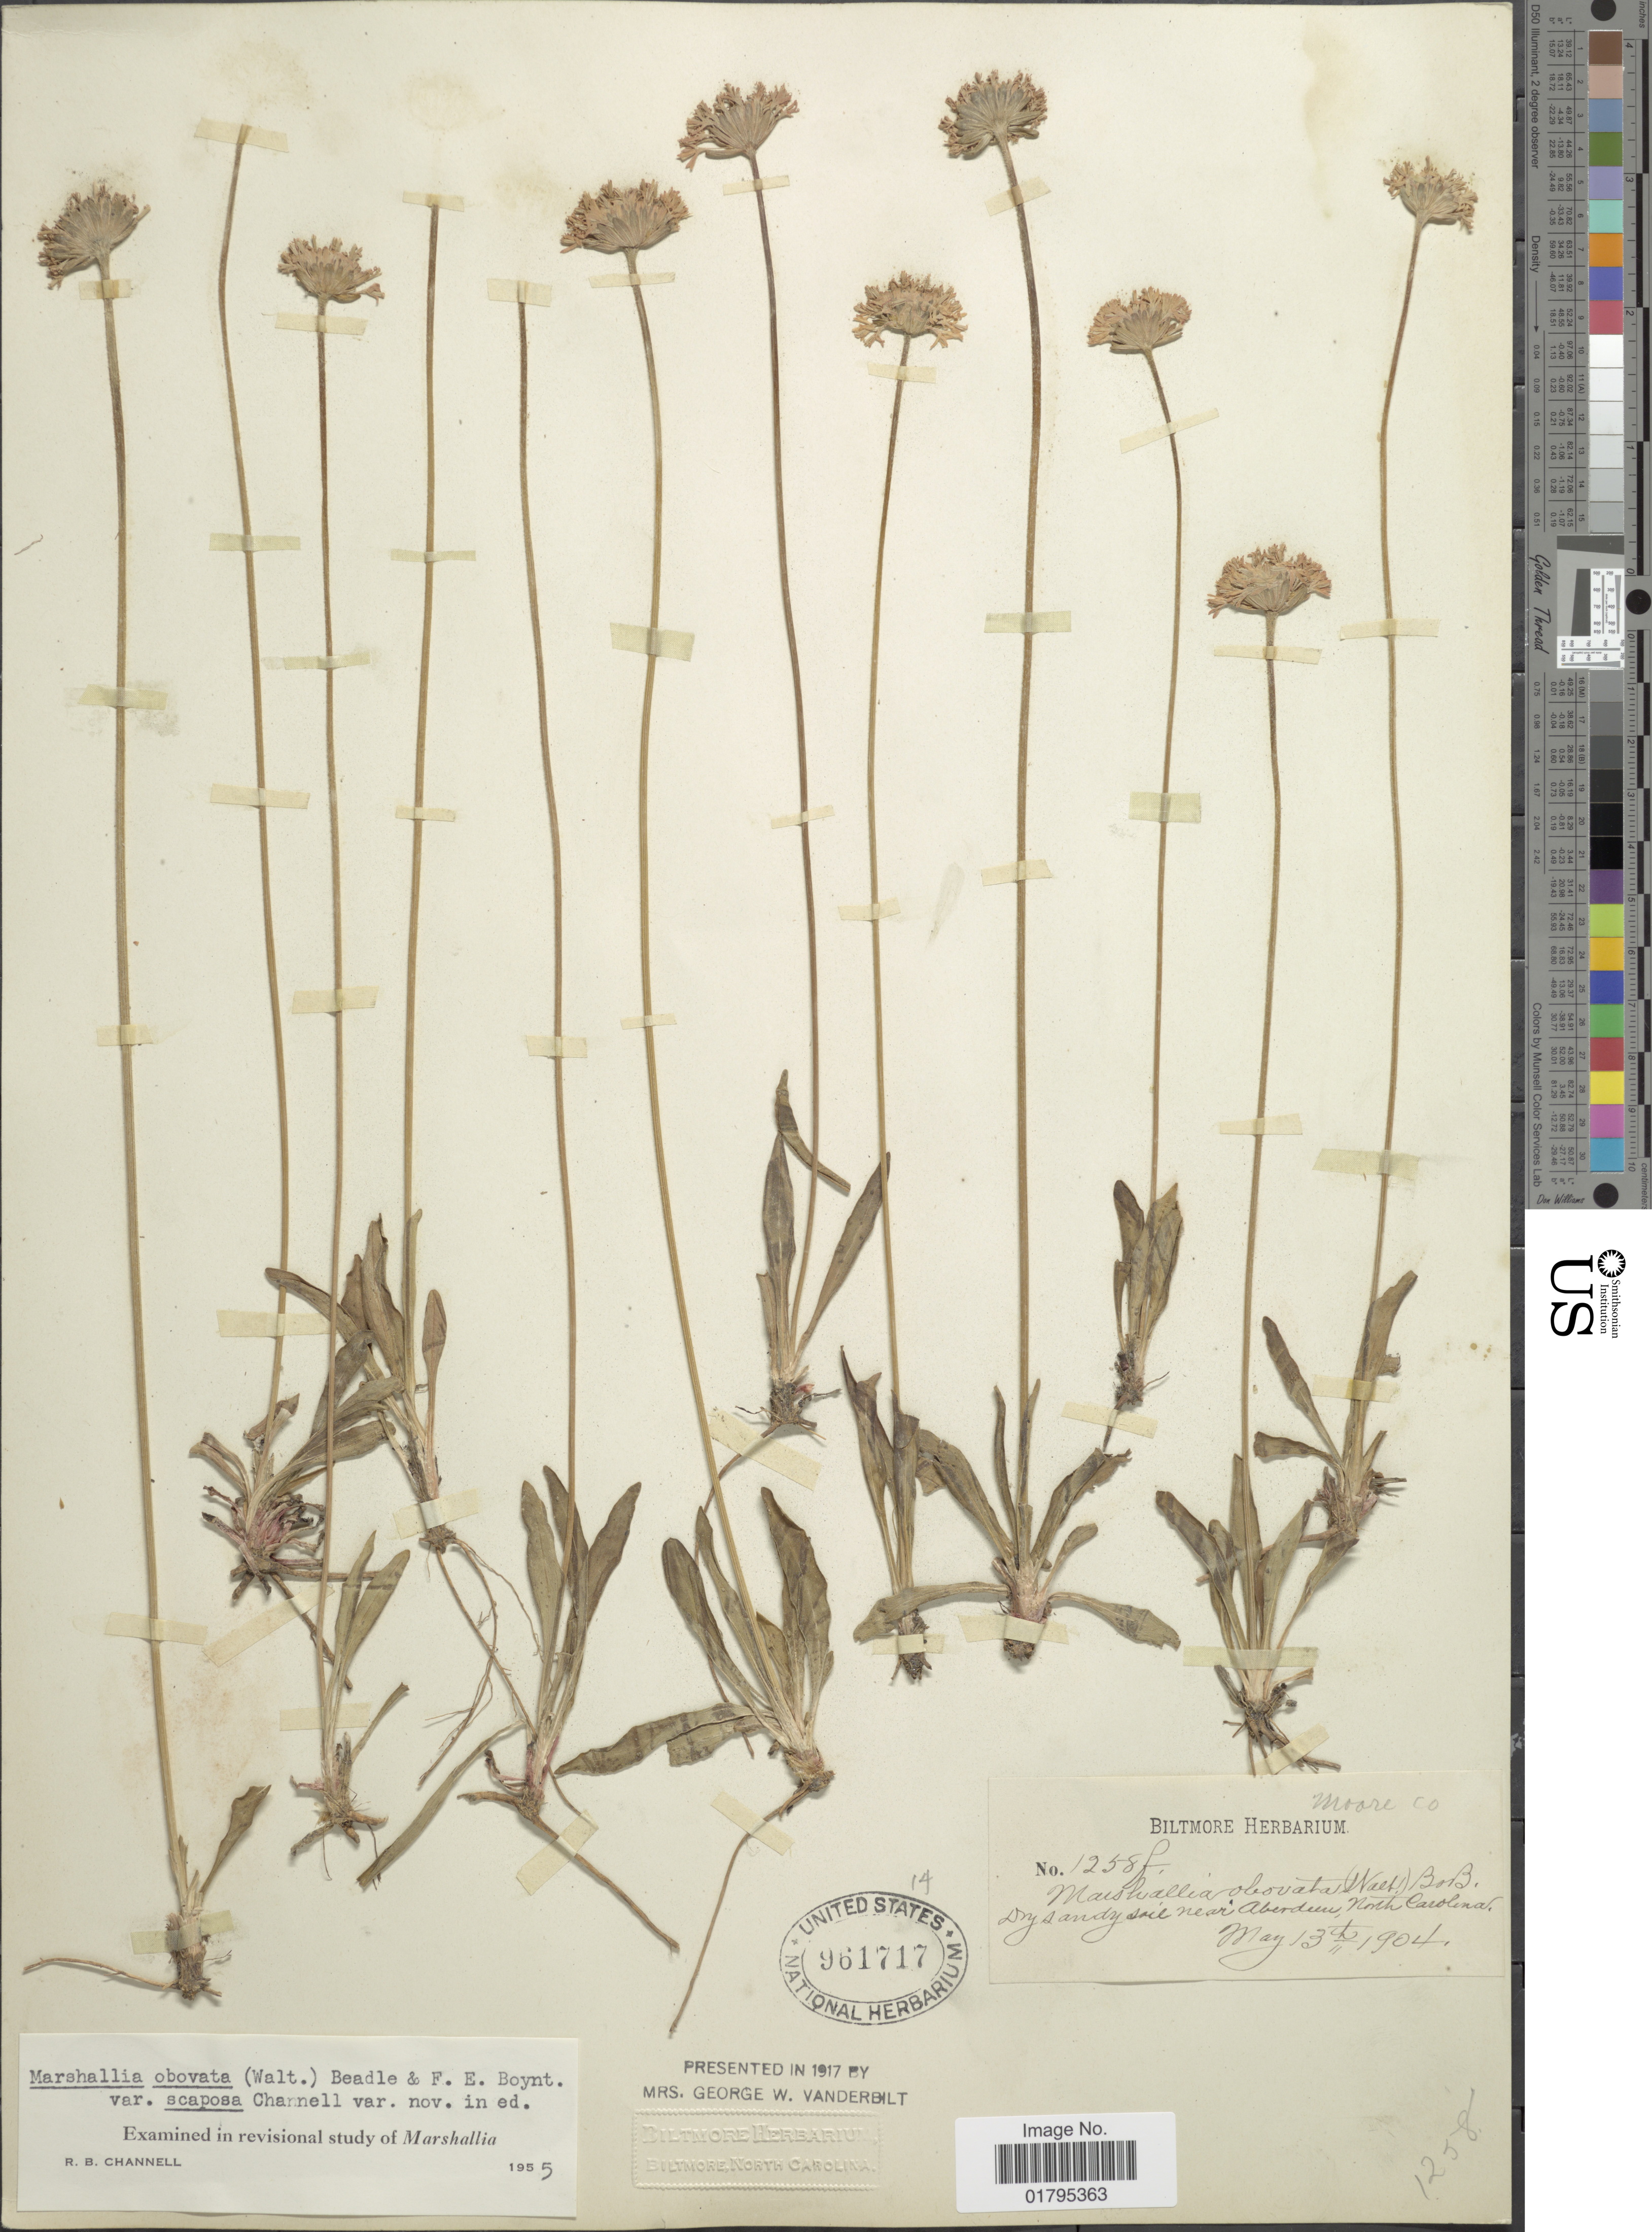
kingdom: Plantae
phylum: Tracheophyta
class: Magnoliopsida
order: Asterales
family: Asteraceae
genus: Marshallia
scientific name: Marshallia obovata var. scaposa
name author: Channell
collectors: ex herb. Biltmore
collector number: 1258f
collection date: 1904-05-13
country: United States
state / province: North Carolina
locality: Dry sandy soil near Aberdeen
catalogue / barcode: US 961717